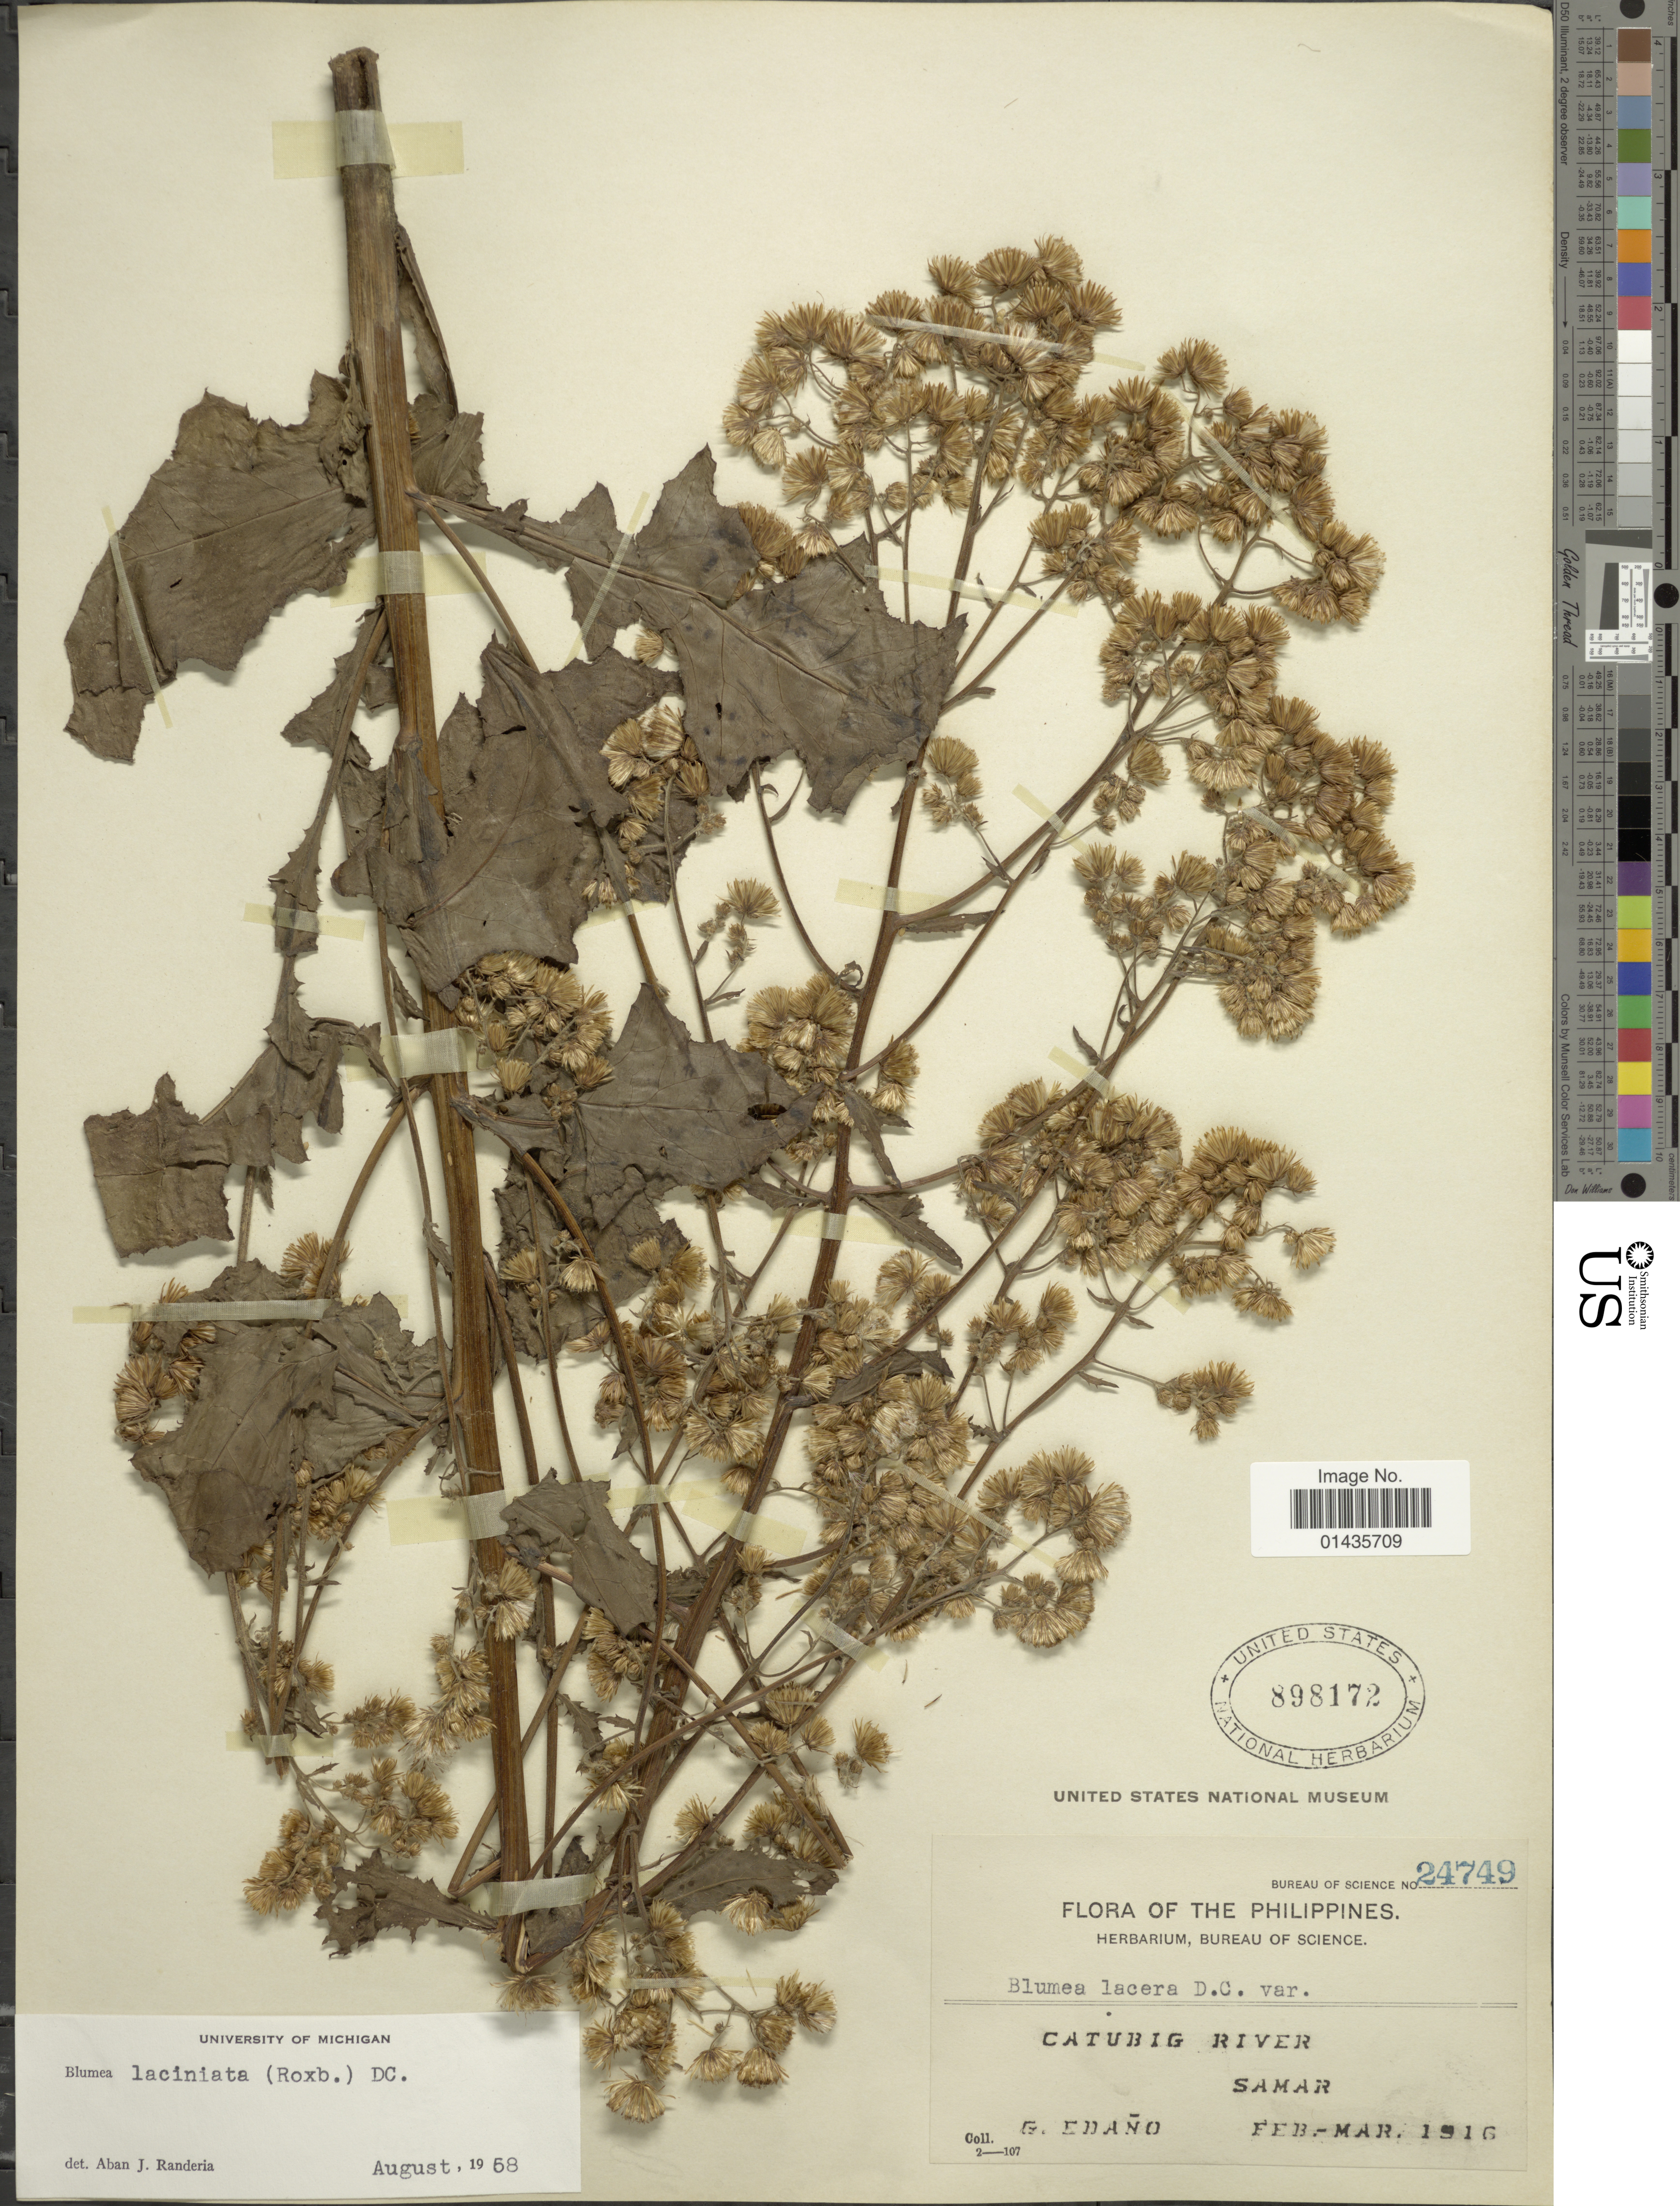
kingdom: Plantae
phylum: Tracheophyta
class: Magnoliopsida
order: Asterales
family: Asteraceae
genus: Blumea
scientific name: Blumea laciniata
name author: (Roxb.) DC.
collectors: G. Edaño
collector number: Bureau of Science 24749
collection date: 1916-02/1916-03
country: Philippines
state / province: Eastern Visayas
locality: Catubig River, Samar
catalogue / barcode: US 898172